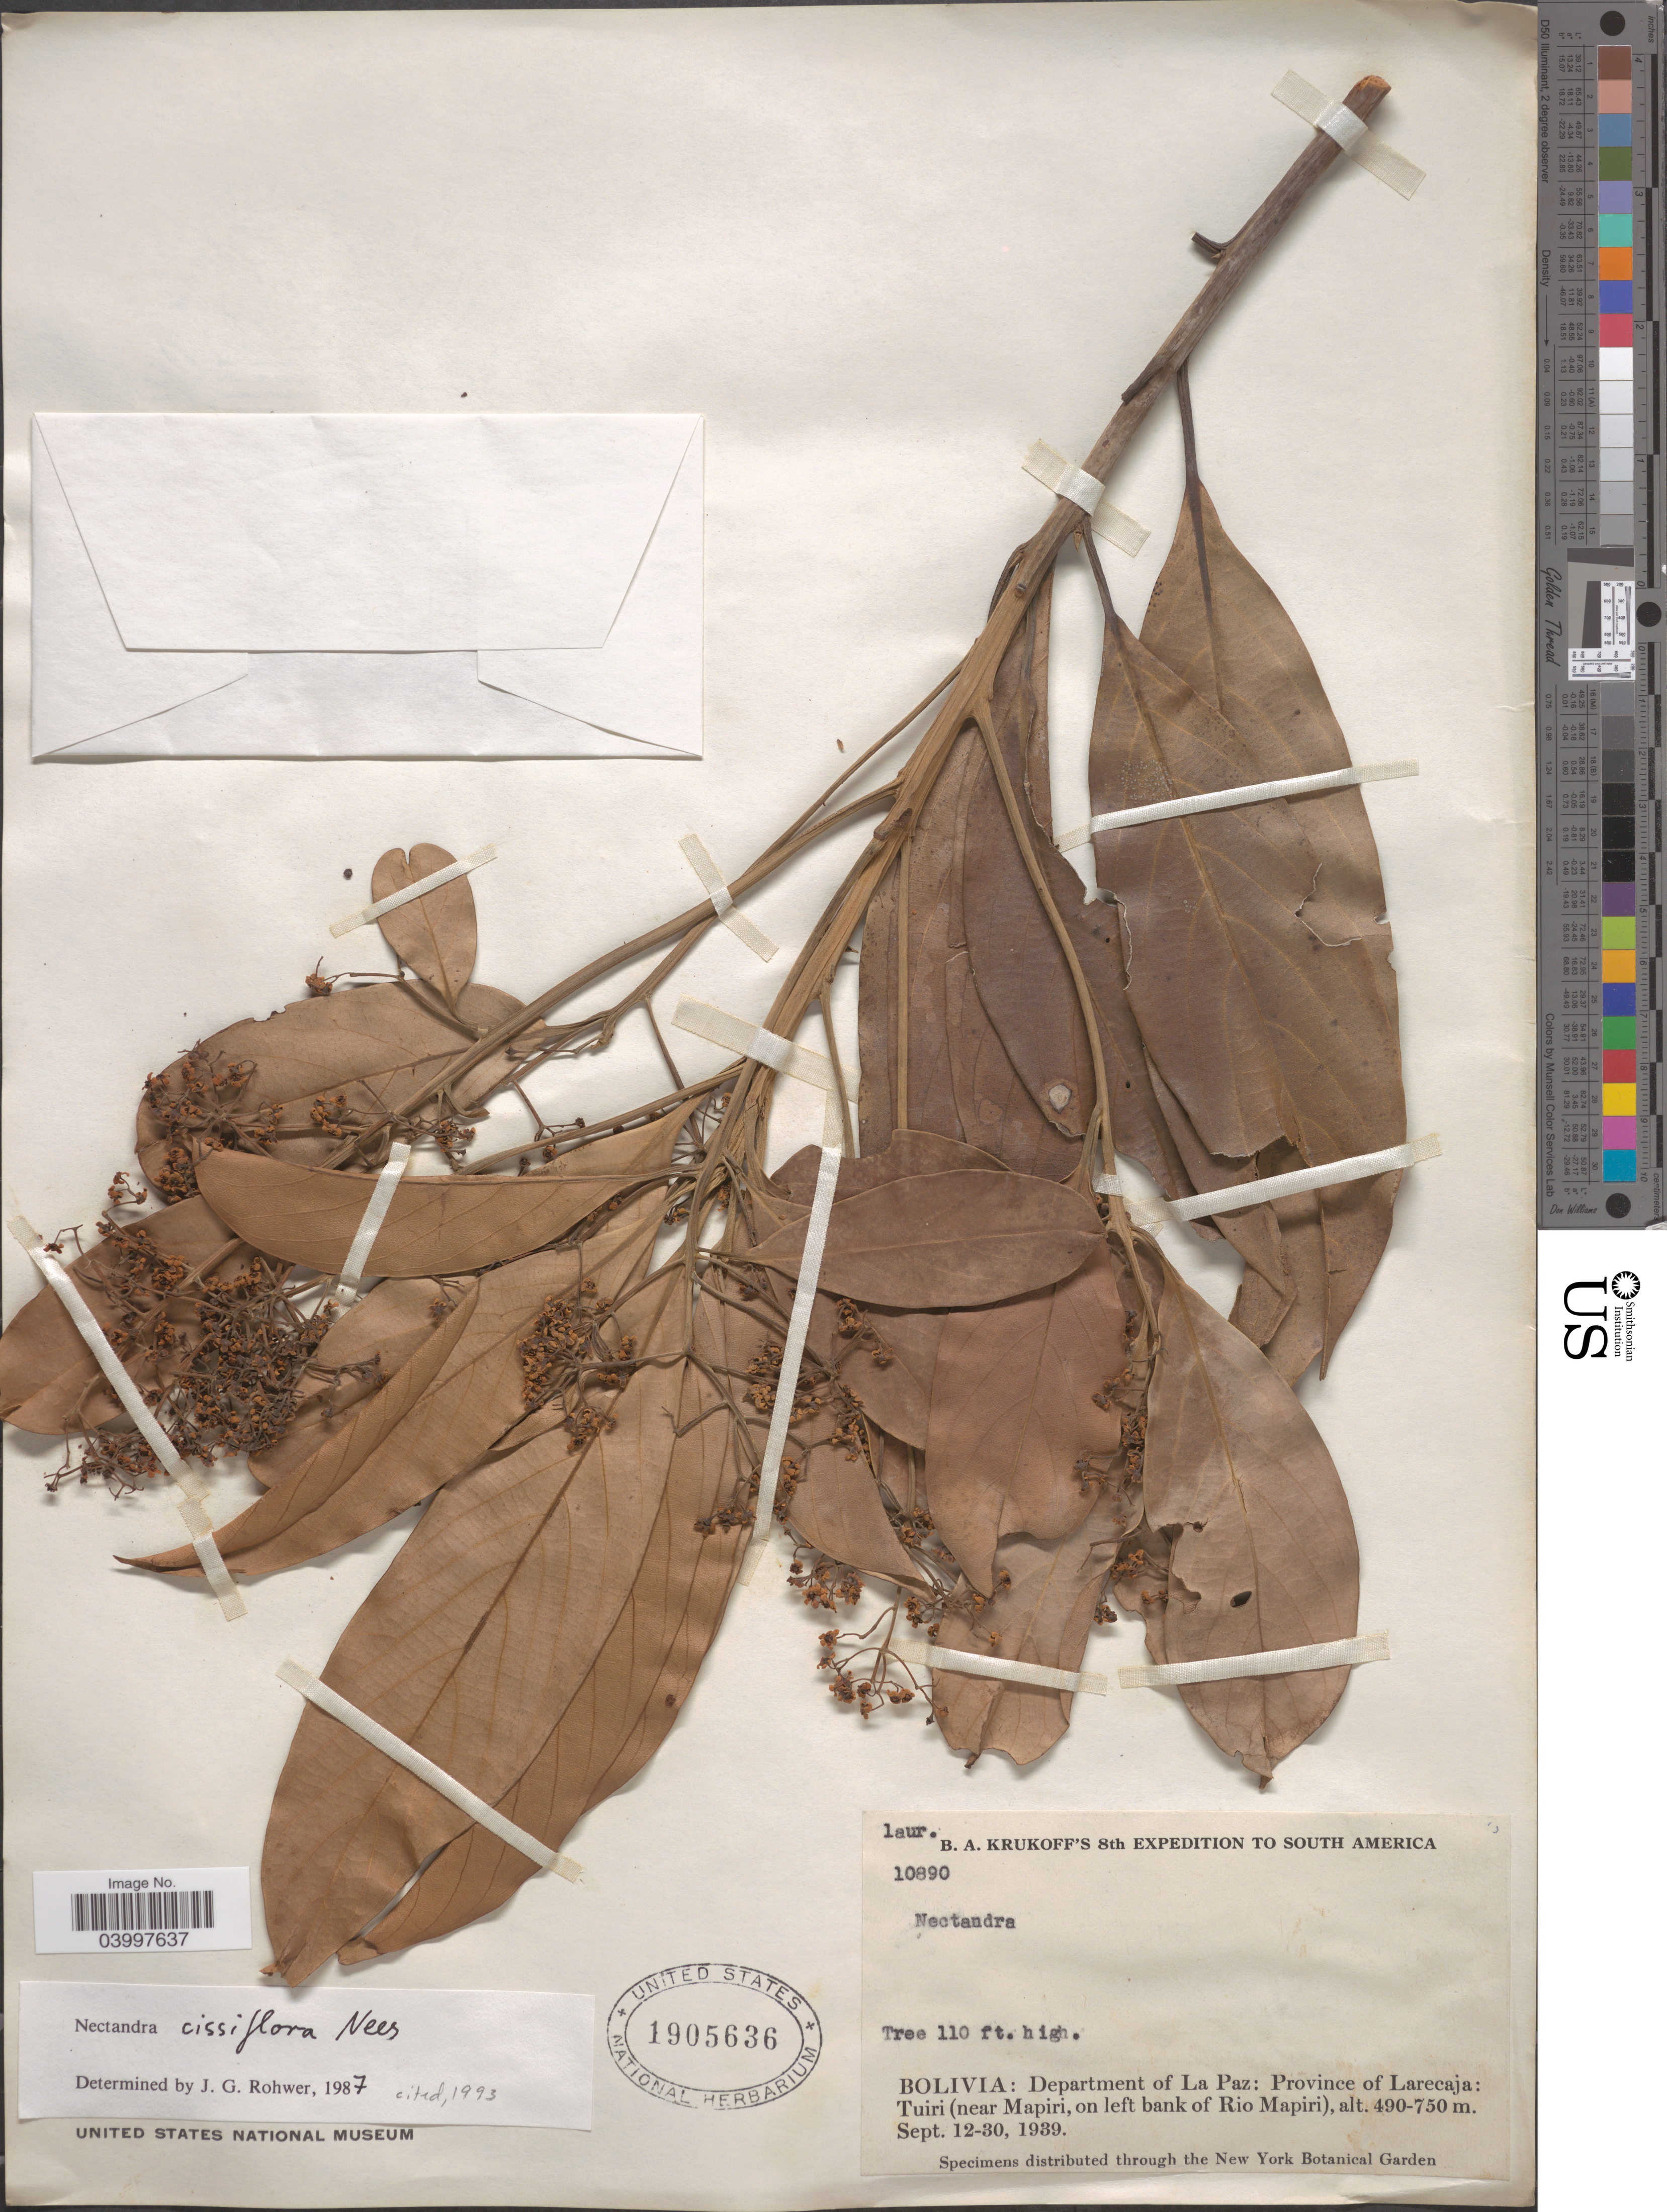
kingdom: Plantae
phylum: Tracheophyta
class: Magnoliopsida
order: Laurales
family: Lauraceae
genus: Nectandra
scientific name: Nectandra cissiflora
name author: Nees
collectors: B. A. Krukoff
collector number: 10890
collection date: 1939-09-12/1939-09-30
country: Bolivia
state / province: La Paz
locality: Department of La Paz: Province of Larecaja: Tuiri (near Mapiri, on left bank of Rio Mapiri).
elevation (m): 490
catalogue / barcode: US 1905636